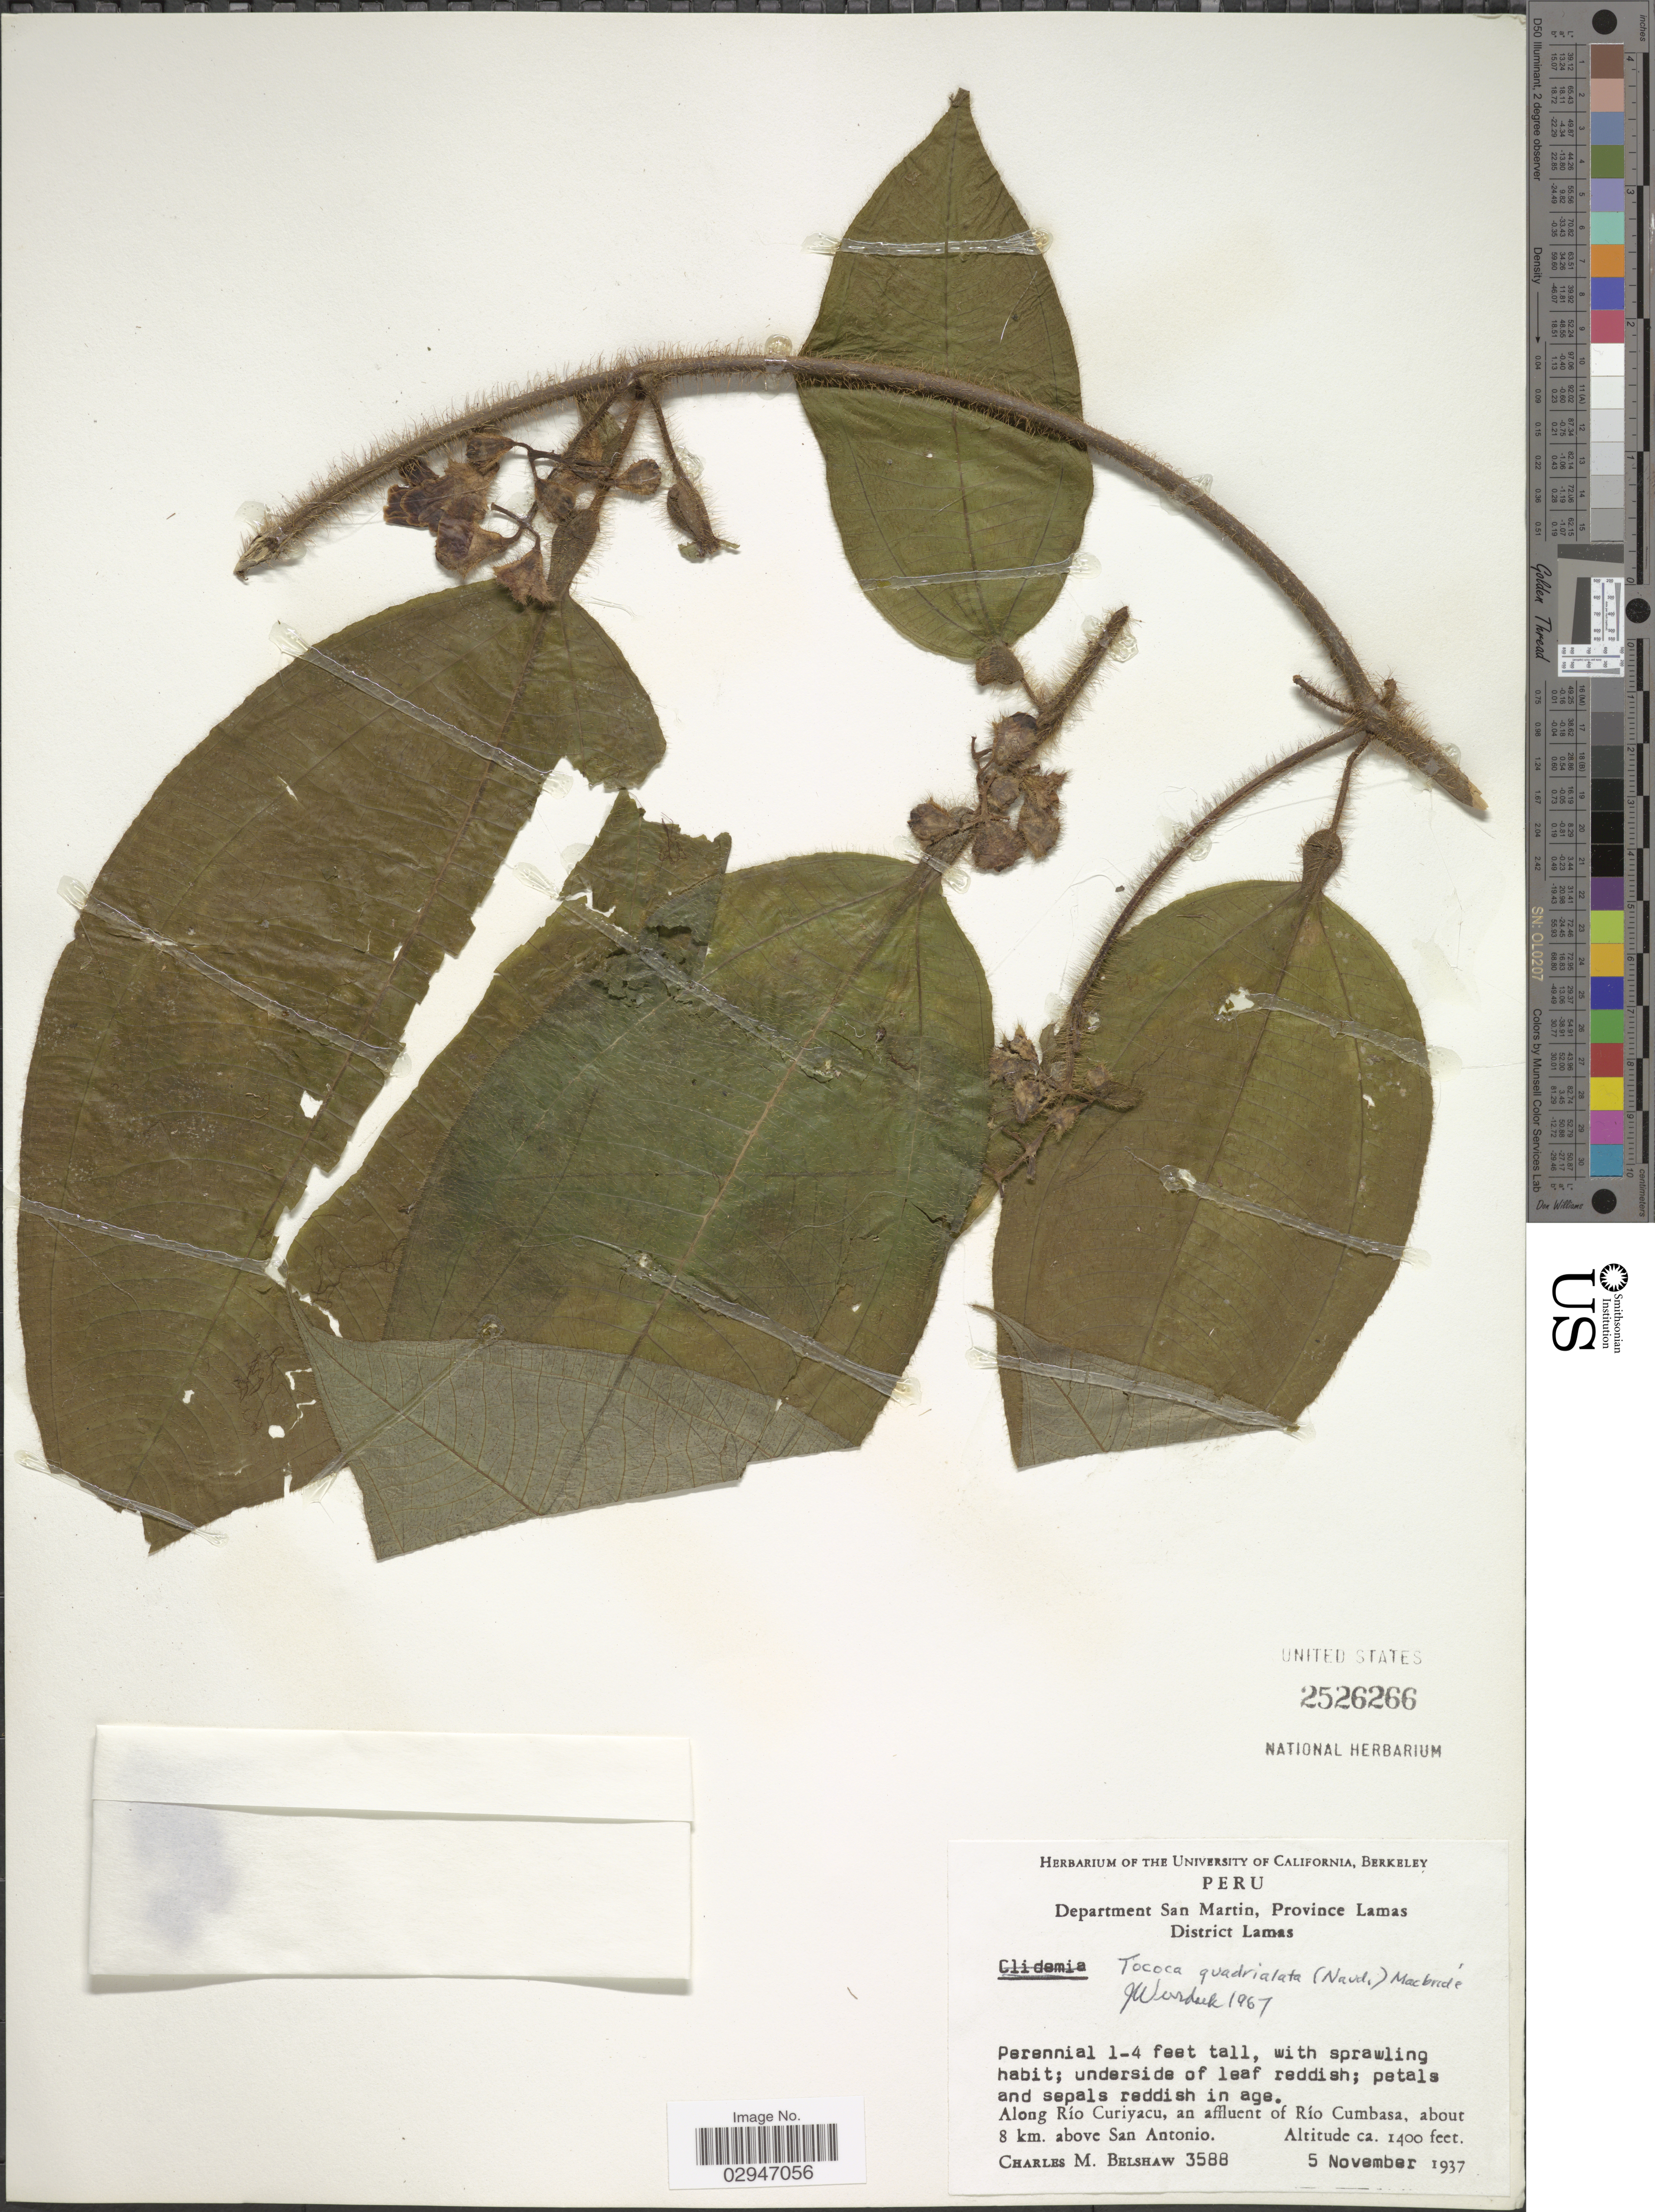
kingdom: Plantae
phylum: Tracheophyta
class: Magnoliopsida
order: Myrtales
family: Melastomataceae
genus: Tococa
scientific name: Tococa quadrialata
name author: (Naudin) J.F. Macbr.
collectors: C. Shaw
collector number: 3588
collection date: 1937-11-05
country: Peru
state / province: San Martín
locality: Department San Martin, Province Lamas, District Lamas. Along Río Curiyacu, an affluent of Río Cumbasa, about 8 km. above San Antonio.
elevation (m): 427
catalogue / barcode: US 2526266